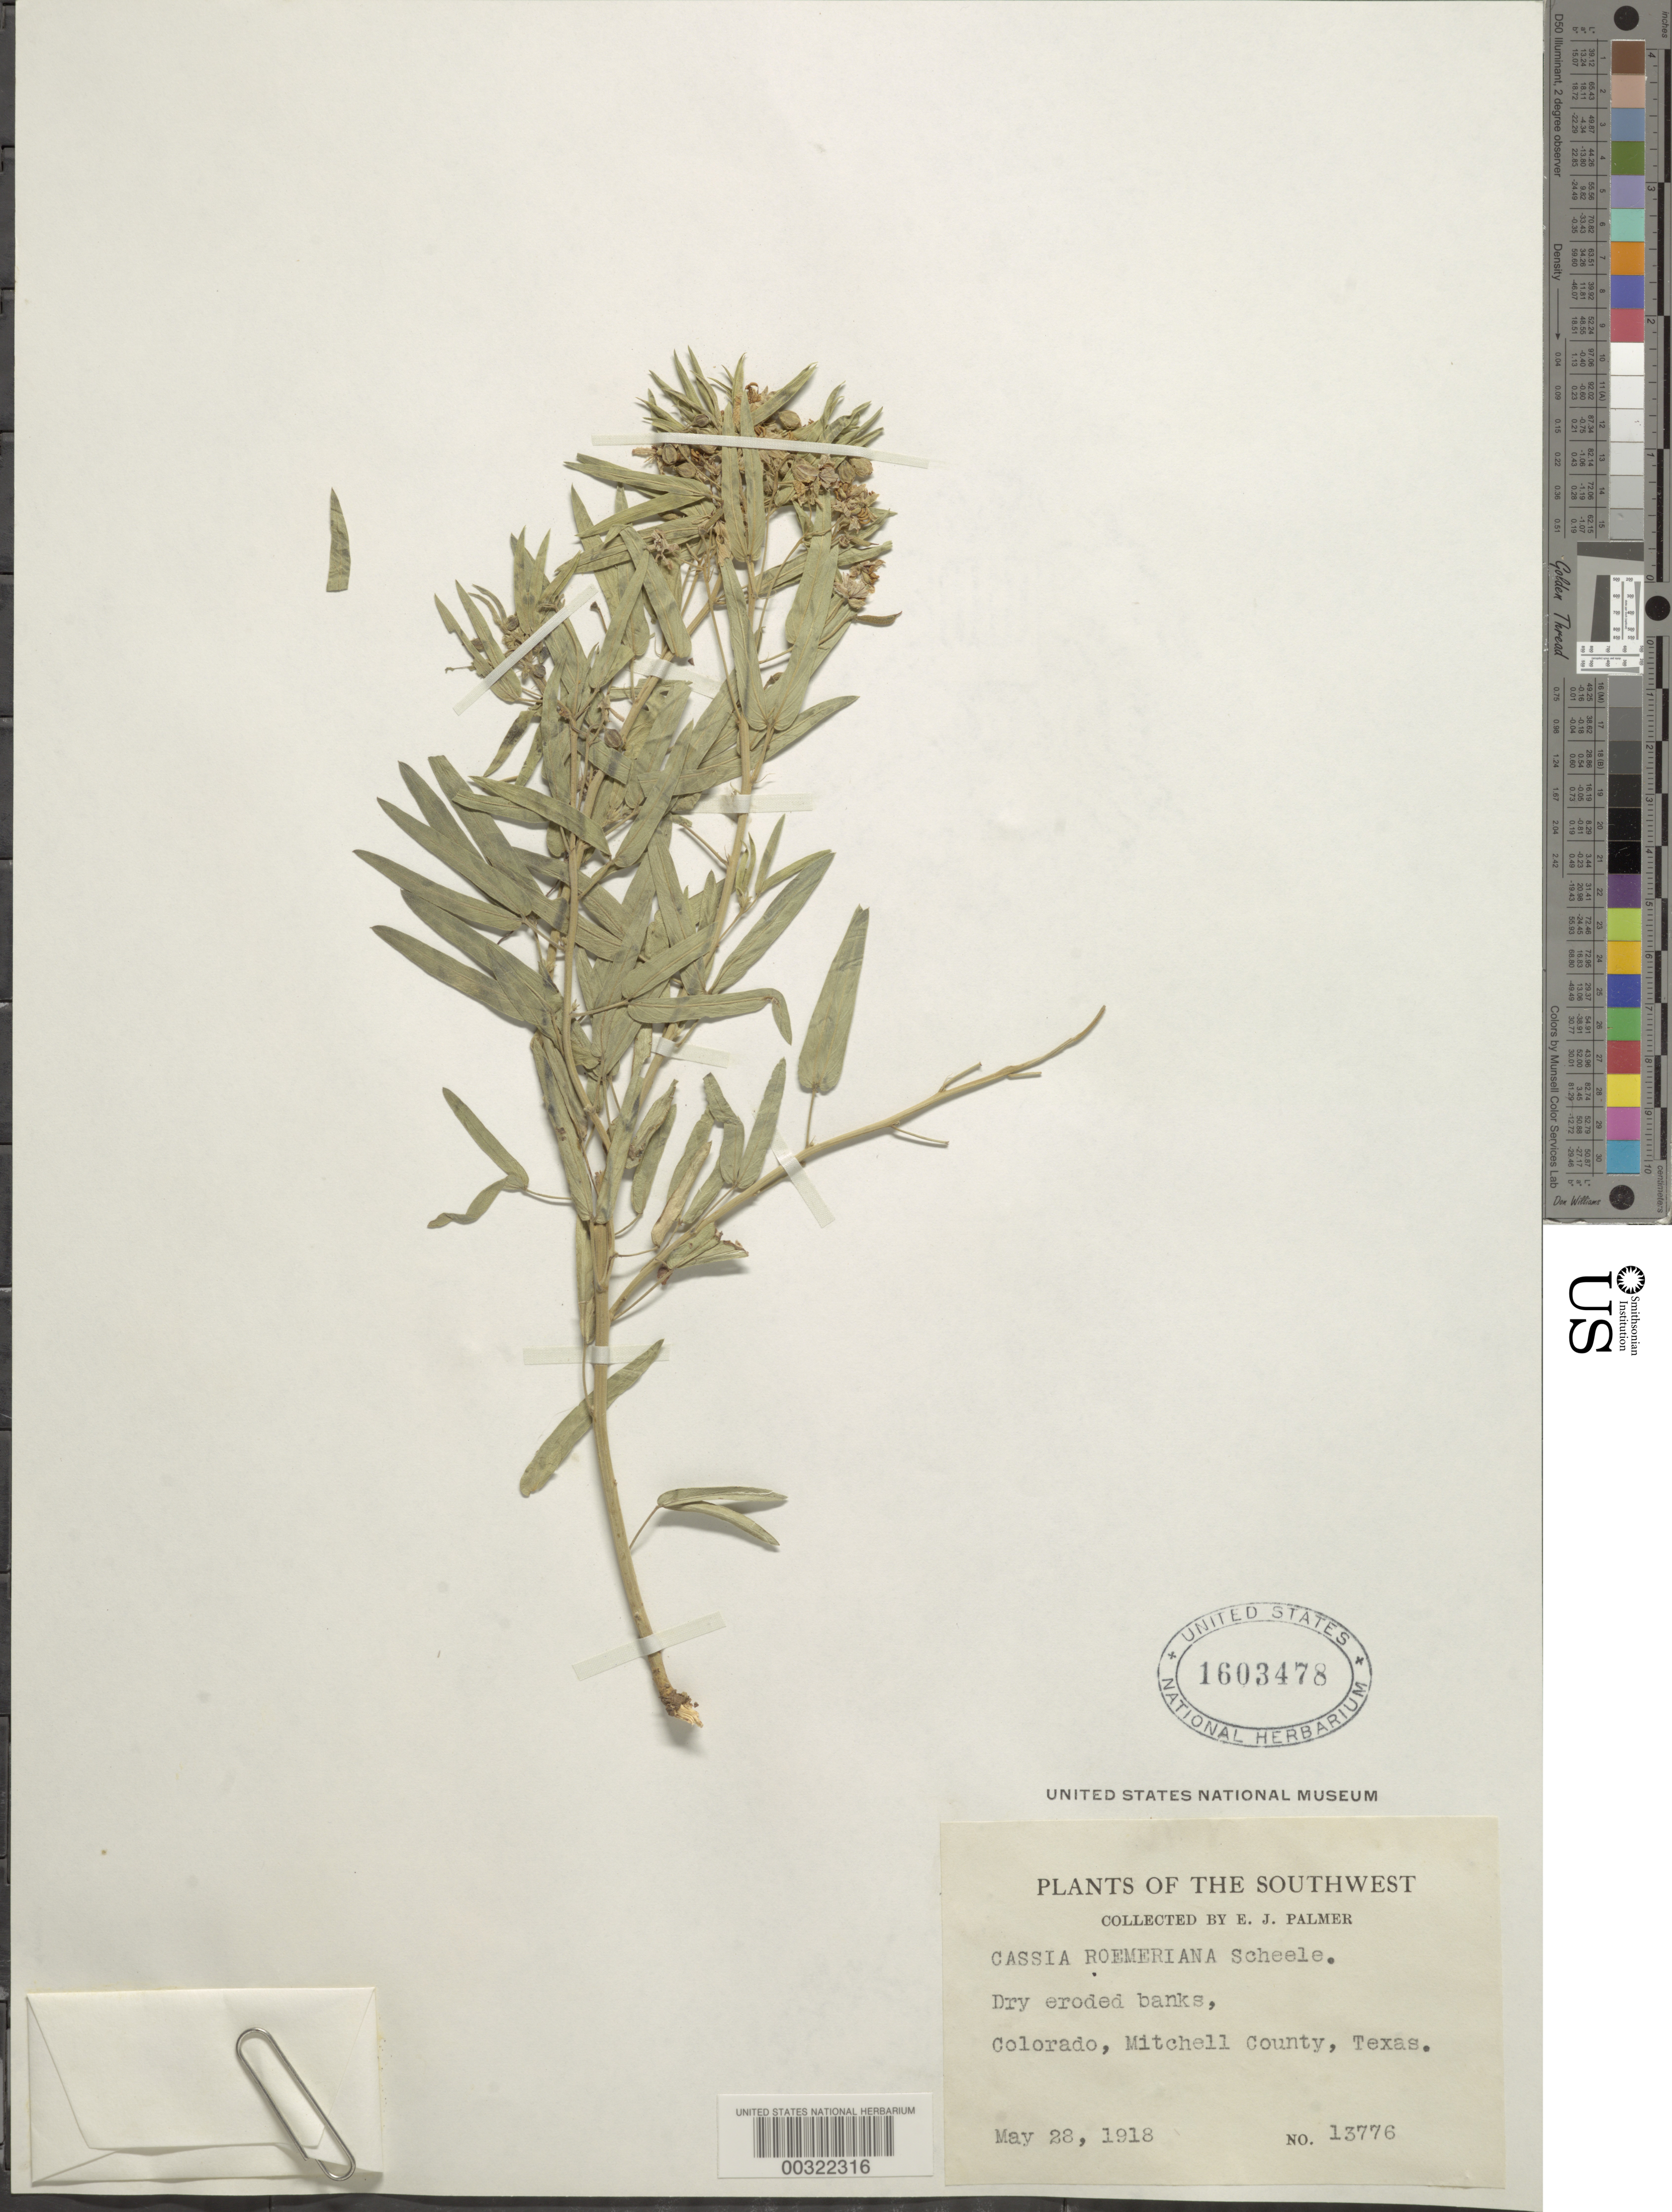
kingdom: Plantae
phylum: Tracheophyta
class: Magnoliopsida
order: Fabales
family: Fabaceae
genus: Senna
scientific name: Senna roemeriana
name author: (Scheele) H.S. Irwin & Barneby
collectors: E. J. Palmer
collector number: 13776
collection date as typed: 28 May 1918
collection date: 1918-05-28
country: United States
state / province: Texas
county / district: Mitchell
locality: Colorado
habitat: Dry eroded banks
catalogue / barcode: US 1603478